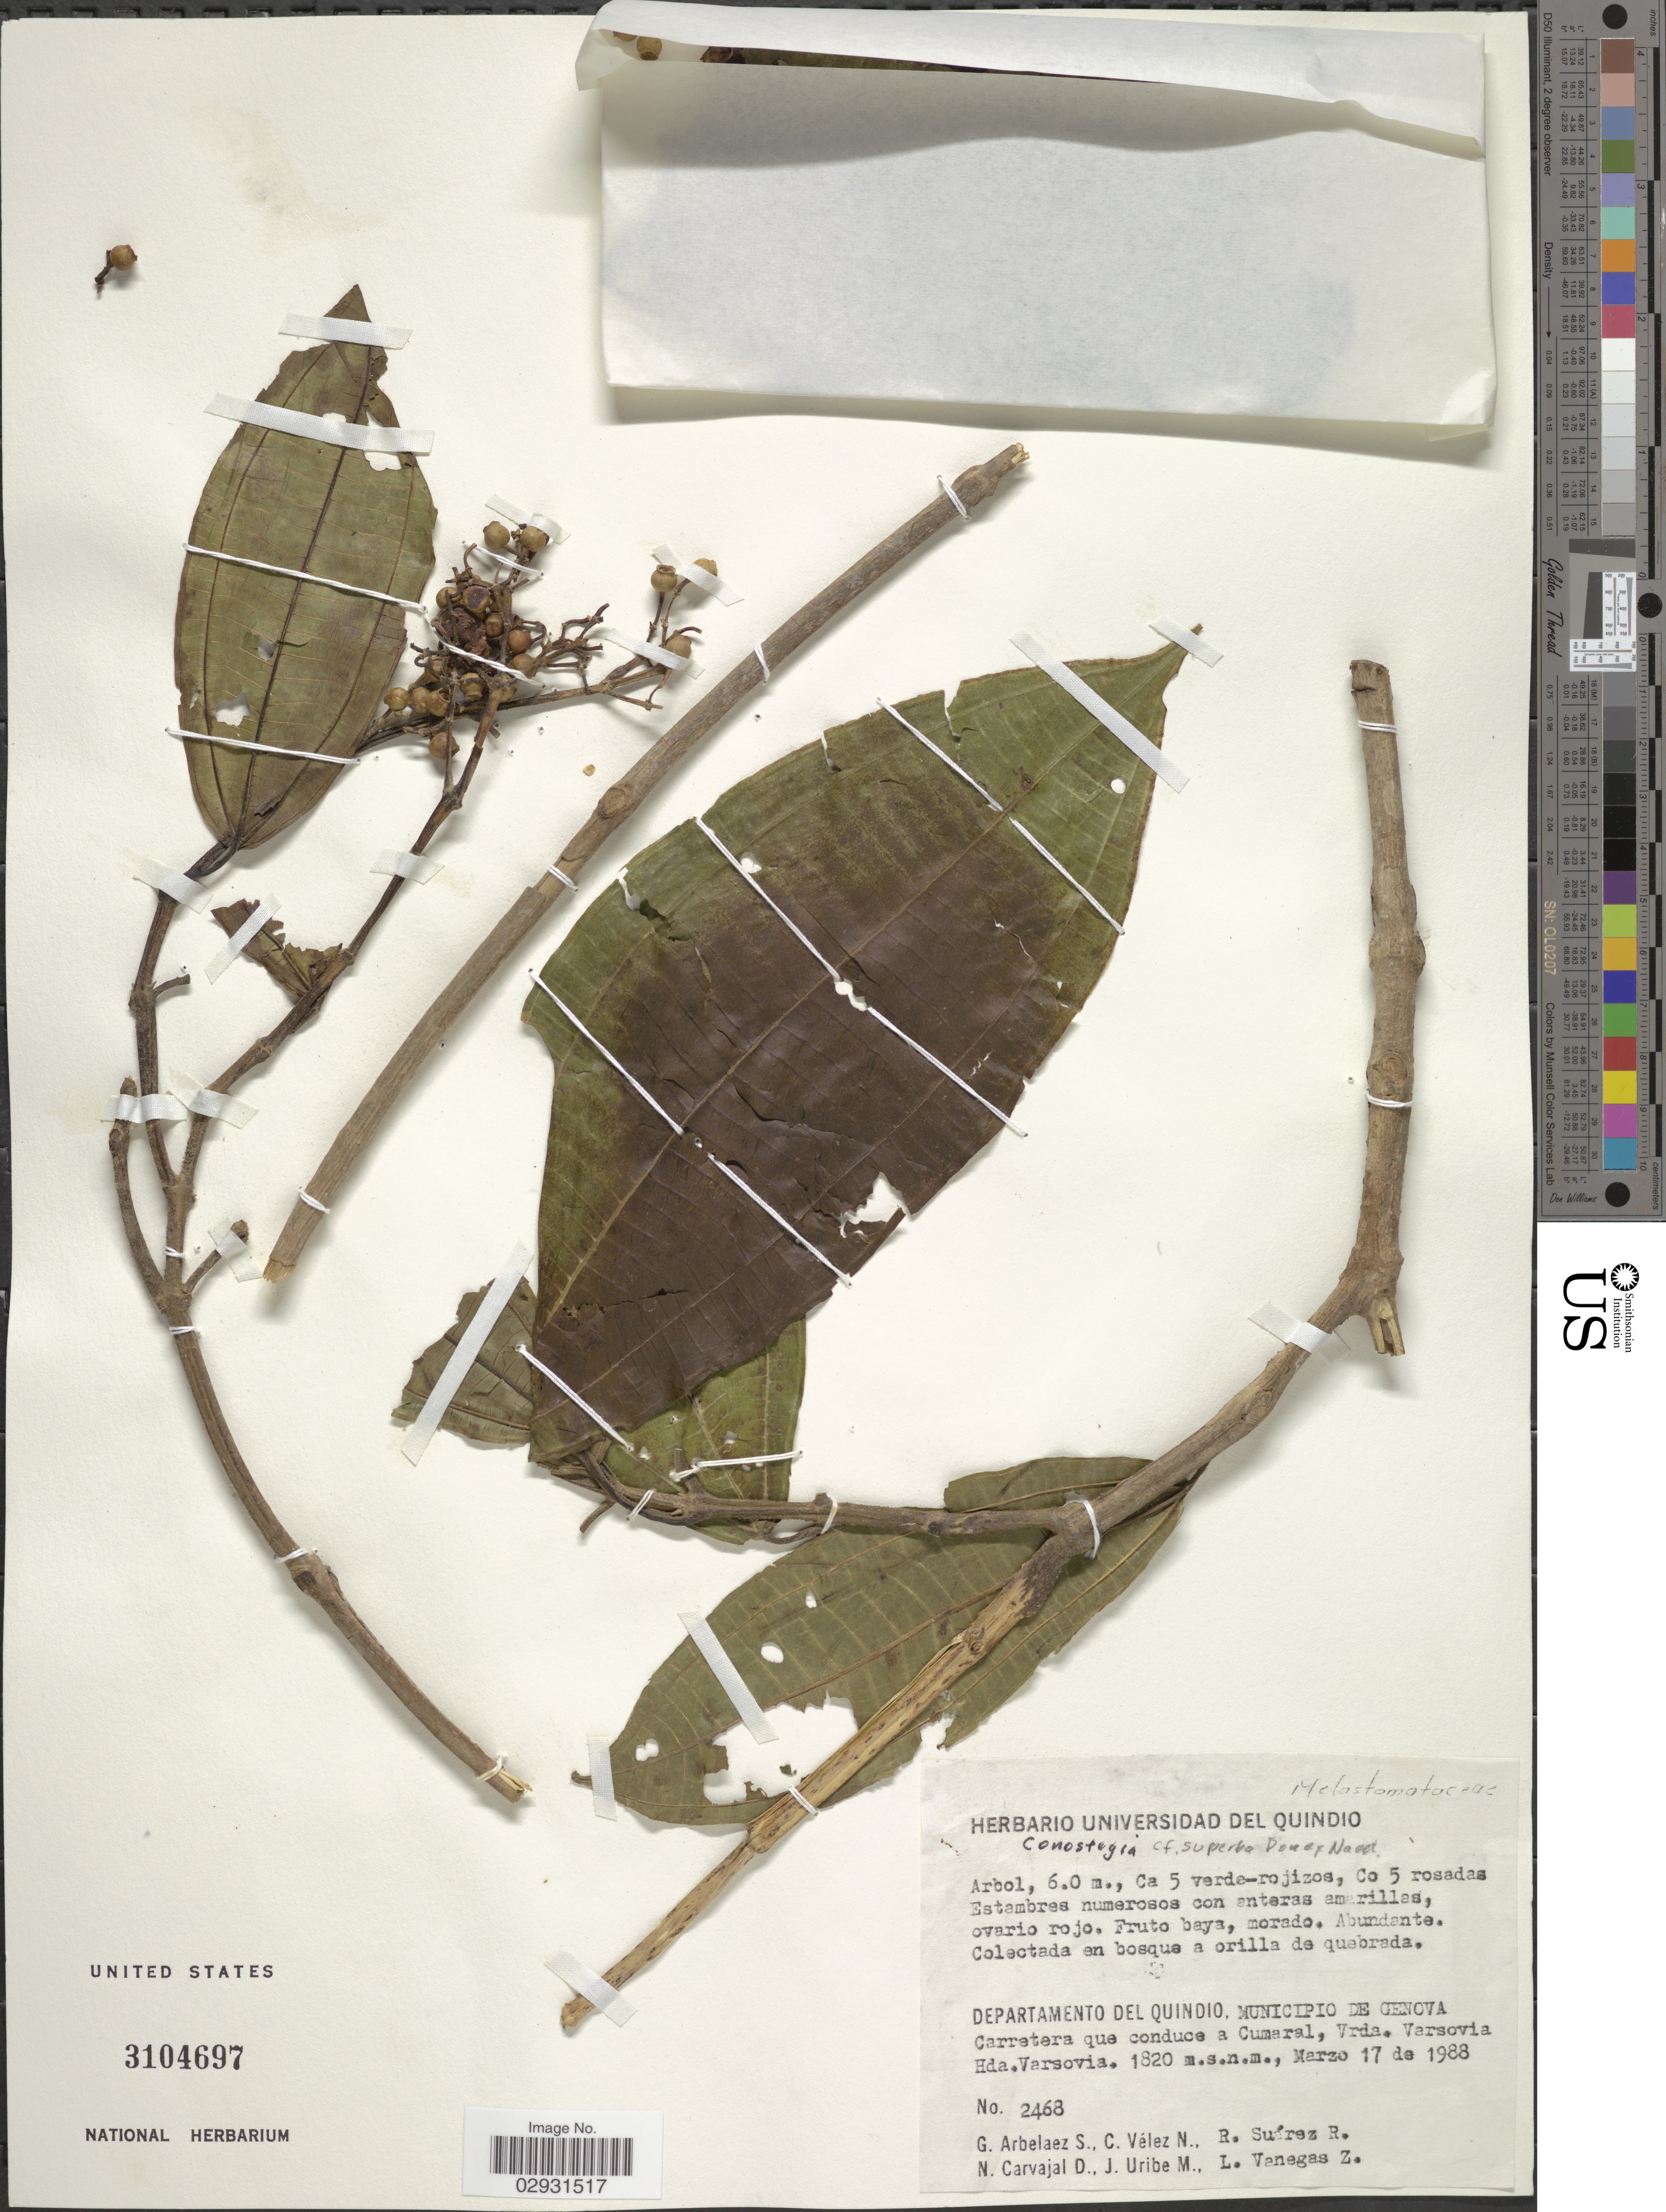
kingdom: Plantae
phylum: Tracheophyta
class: Magnoliopsida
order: Myrtales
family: Melastomataceae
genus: Conostegia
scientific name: Conostegia superba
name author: Naudin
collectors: G. Arbelaez S., C. Vélez N., R. Suárez R., N. Carvajal D. & et al.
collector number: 2468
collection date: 1988-03-17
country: Colombia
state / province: Quindío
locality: Departamento del Quindio. Municipio de Cenova, Carretera que conduce a Cumaral, Vrda. Versovia Hda. Varsovia.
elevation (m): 1820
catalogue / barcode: US 3104697